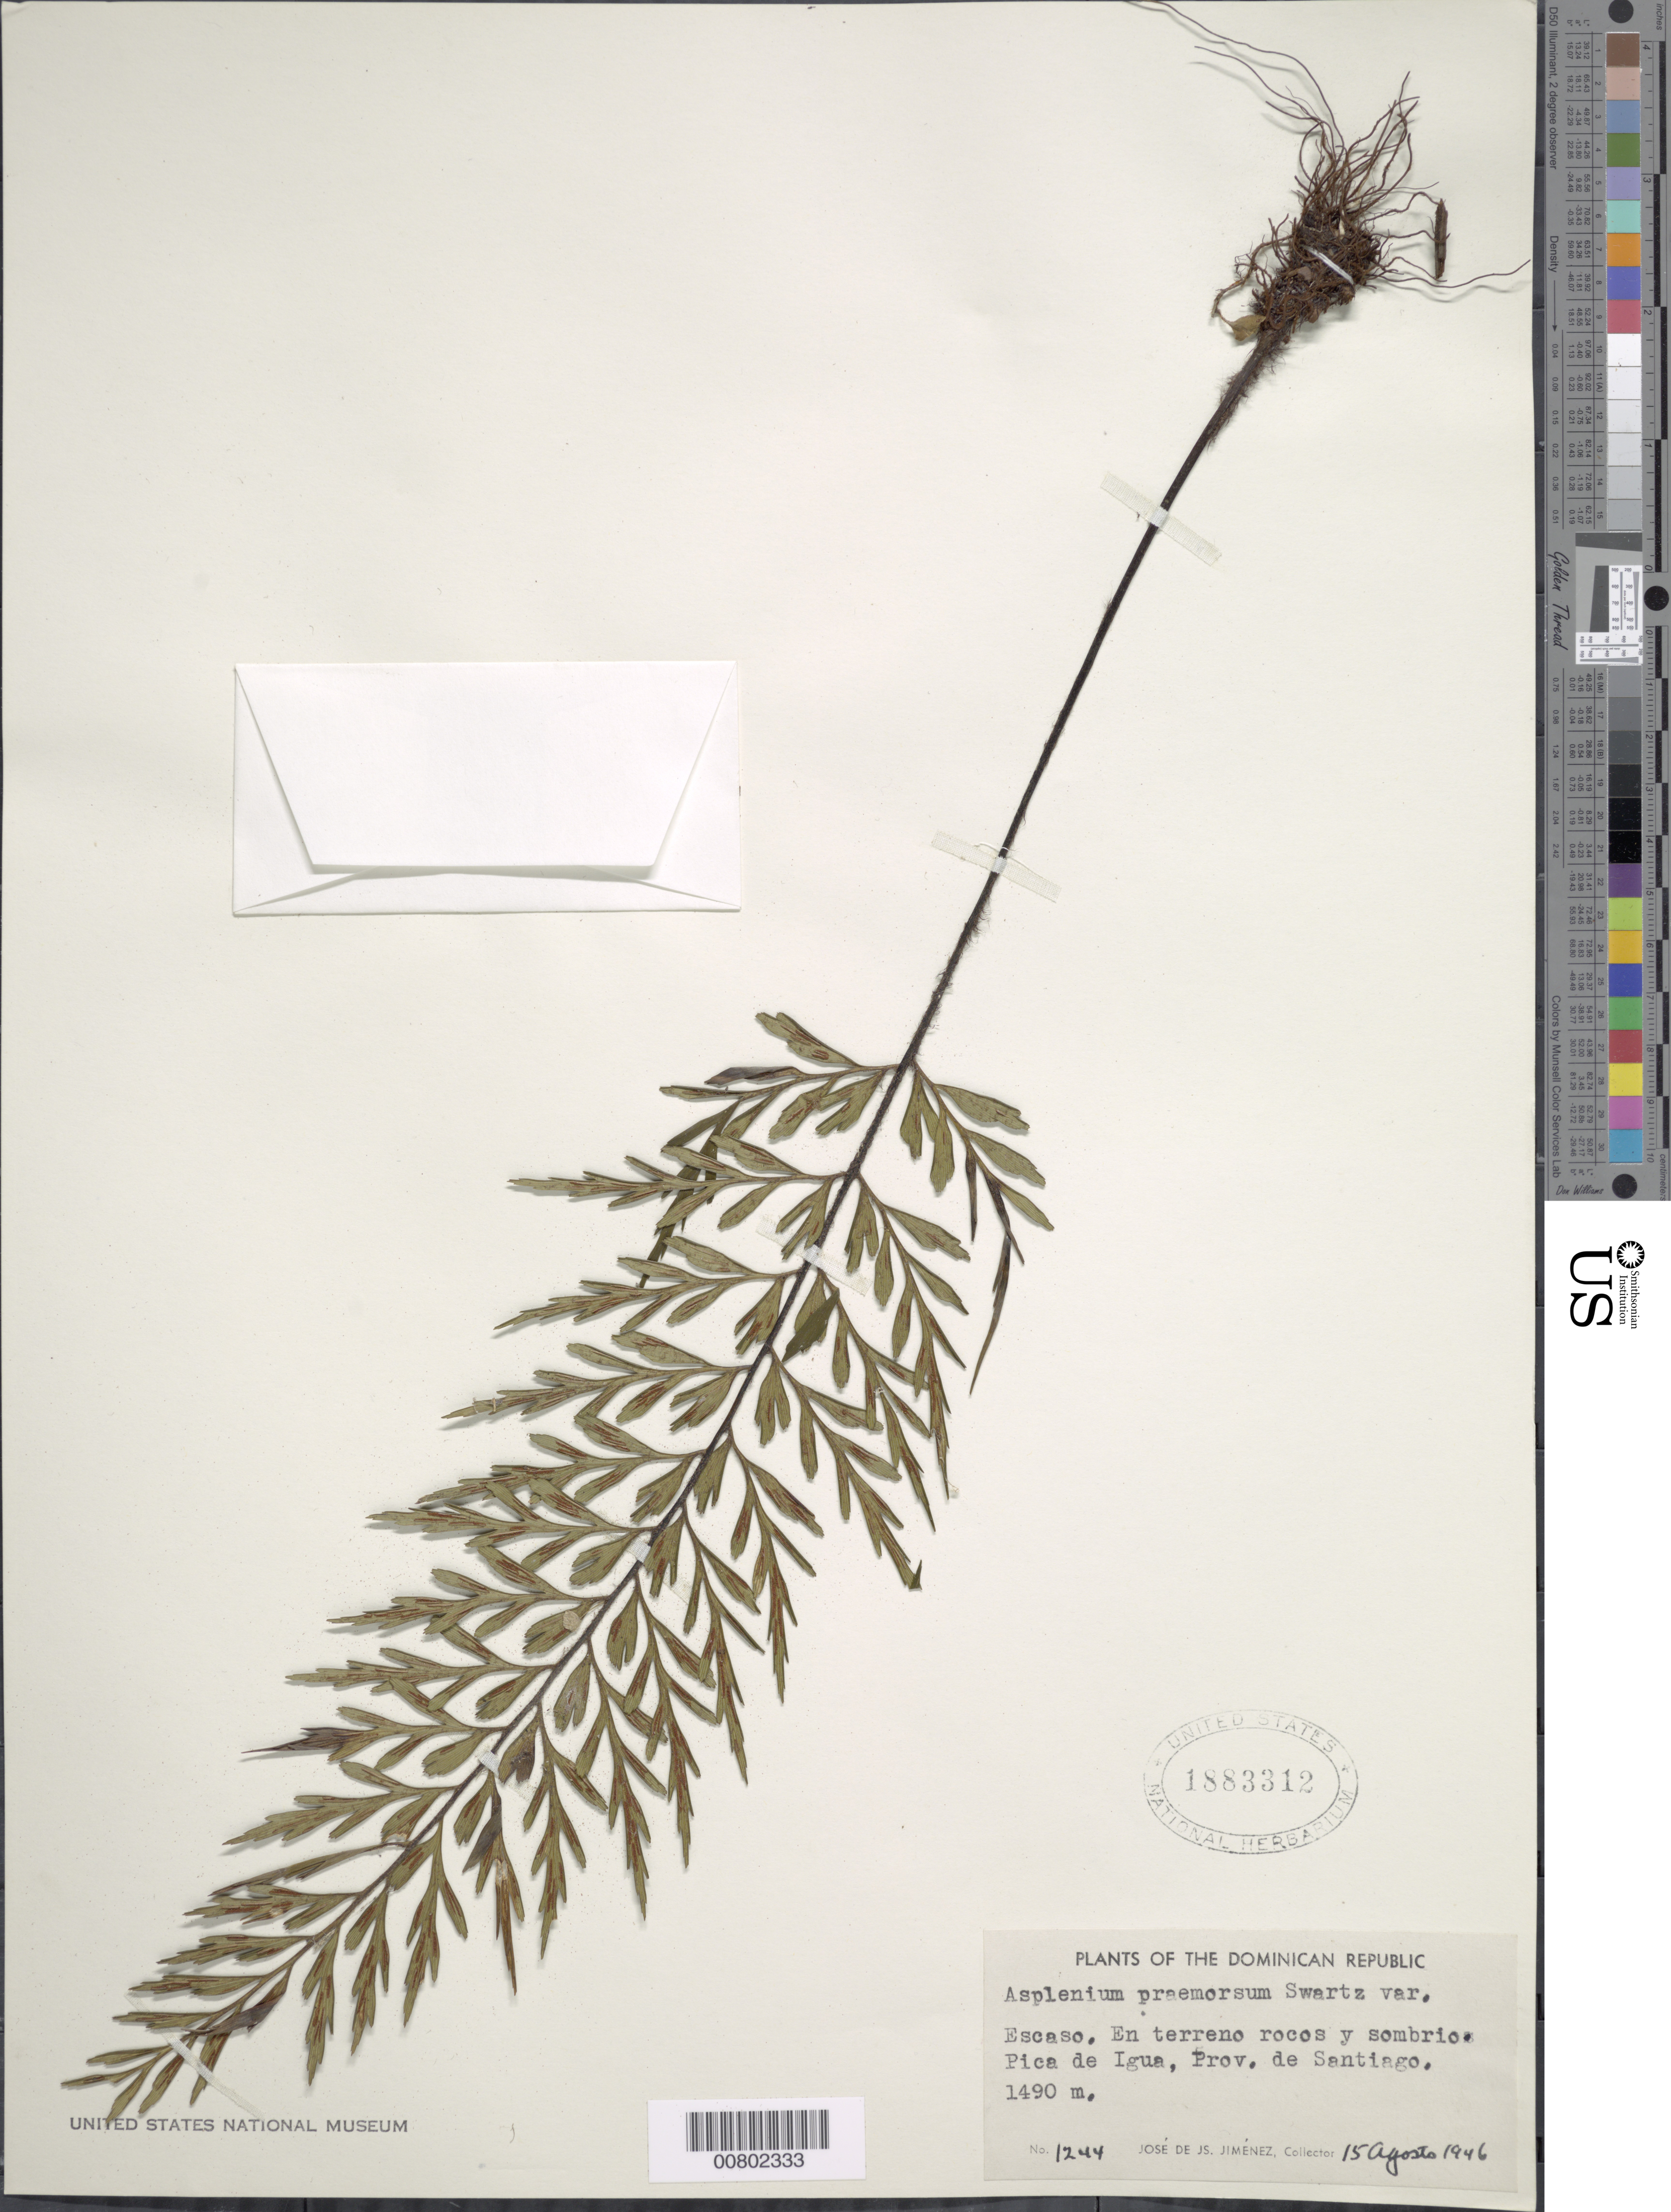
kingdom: Plantae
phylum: Tracheophyta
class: Polypodiopsida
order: Polypodiales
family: Aspleniaceae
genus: Asplenium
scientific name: Asplenium praemorsum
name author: Sw.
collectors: J. J. Jiménez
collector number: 1244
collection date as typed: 15 Aug 1946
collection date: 1946-08-15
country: Dominican Republic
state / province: Santiago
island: Hispaniola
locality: Pica de Igua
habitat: En terreno rocos y sombrio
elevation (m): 1490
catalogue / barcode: US 1883312